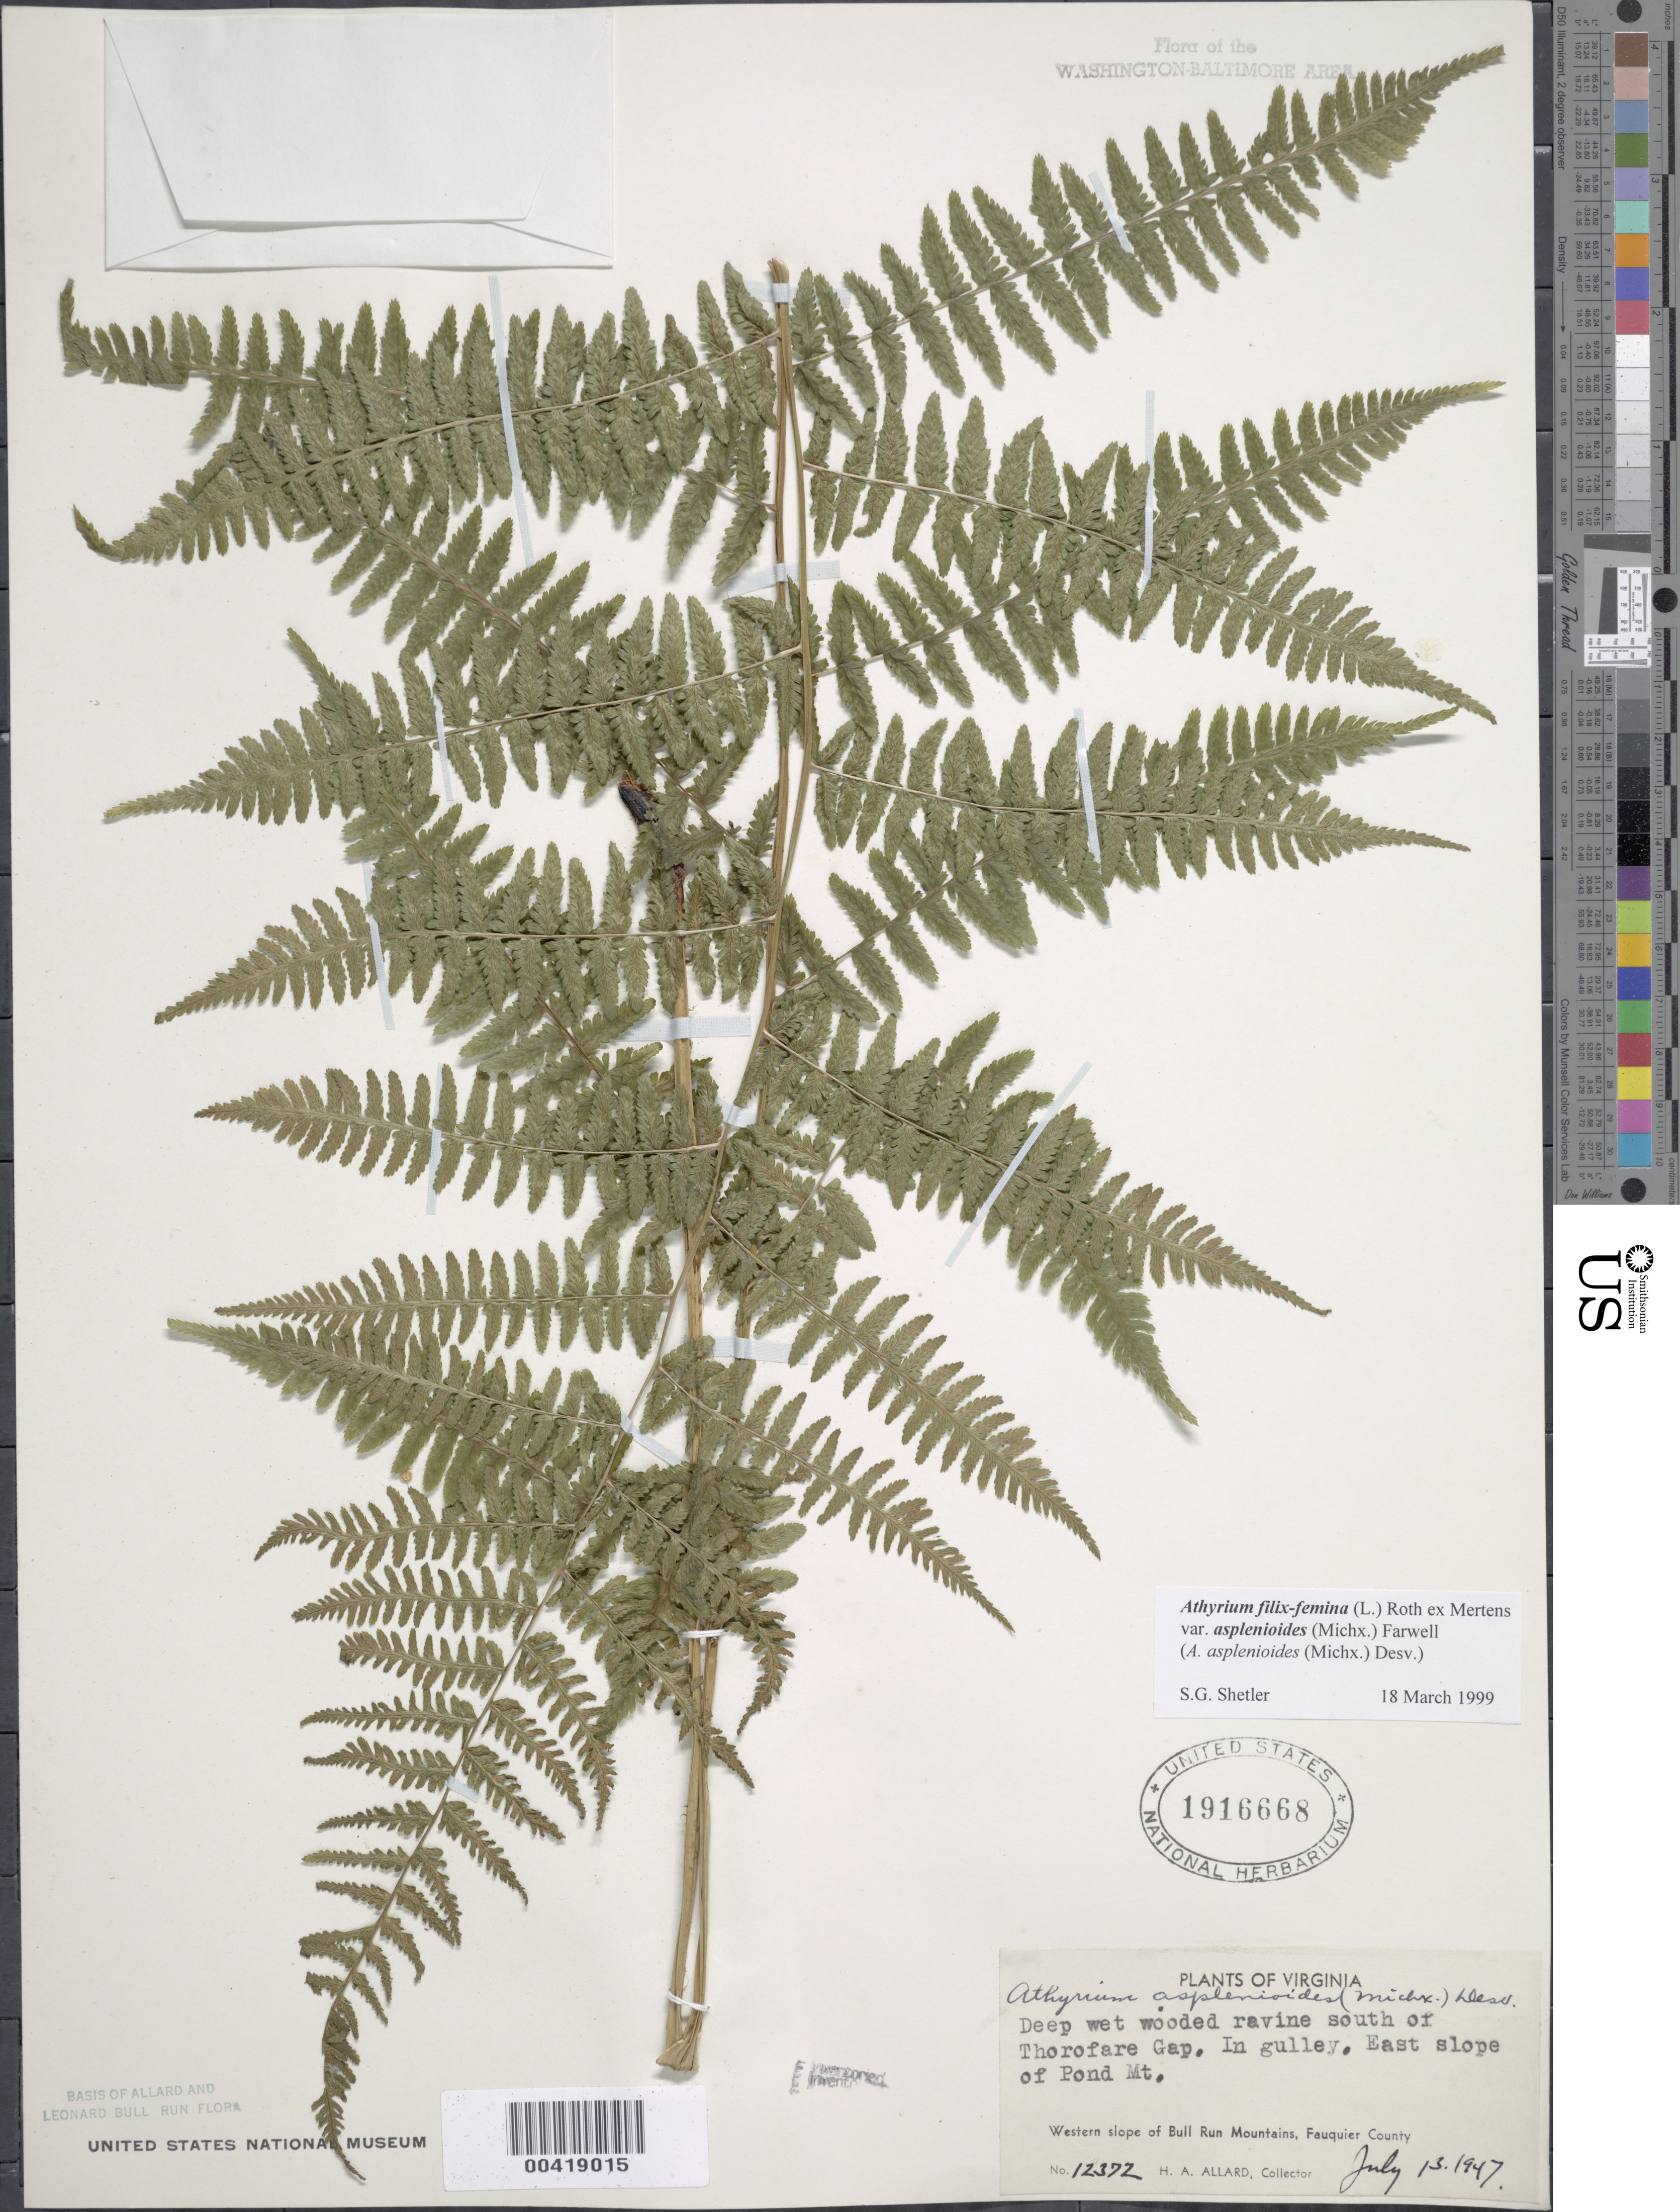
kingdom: Plantae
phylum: Tracheophyta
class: Polypodiopsida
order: Polypodiales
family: Athyriaceae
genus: Athyrium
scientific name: Athyrium filix-femina var. asplenioides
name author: (Michx.) Farw.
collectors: H. A. Allard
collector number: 12372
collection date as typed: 13 Jul 1947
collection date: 1947-07-13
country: United States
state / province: Virginia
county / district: Fauquier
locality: South of Thorofare Gap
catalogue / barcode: US 1916668